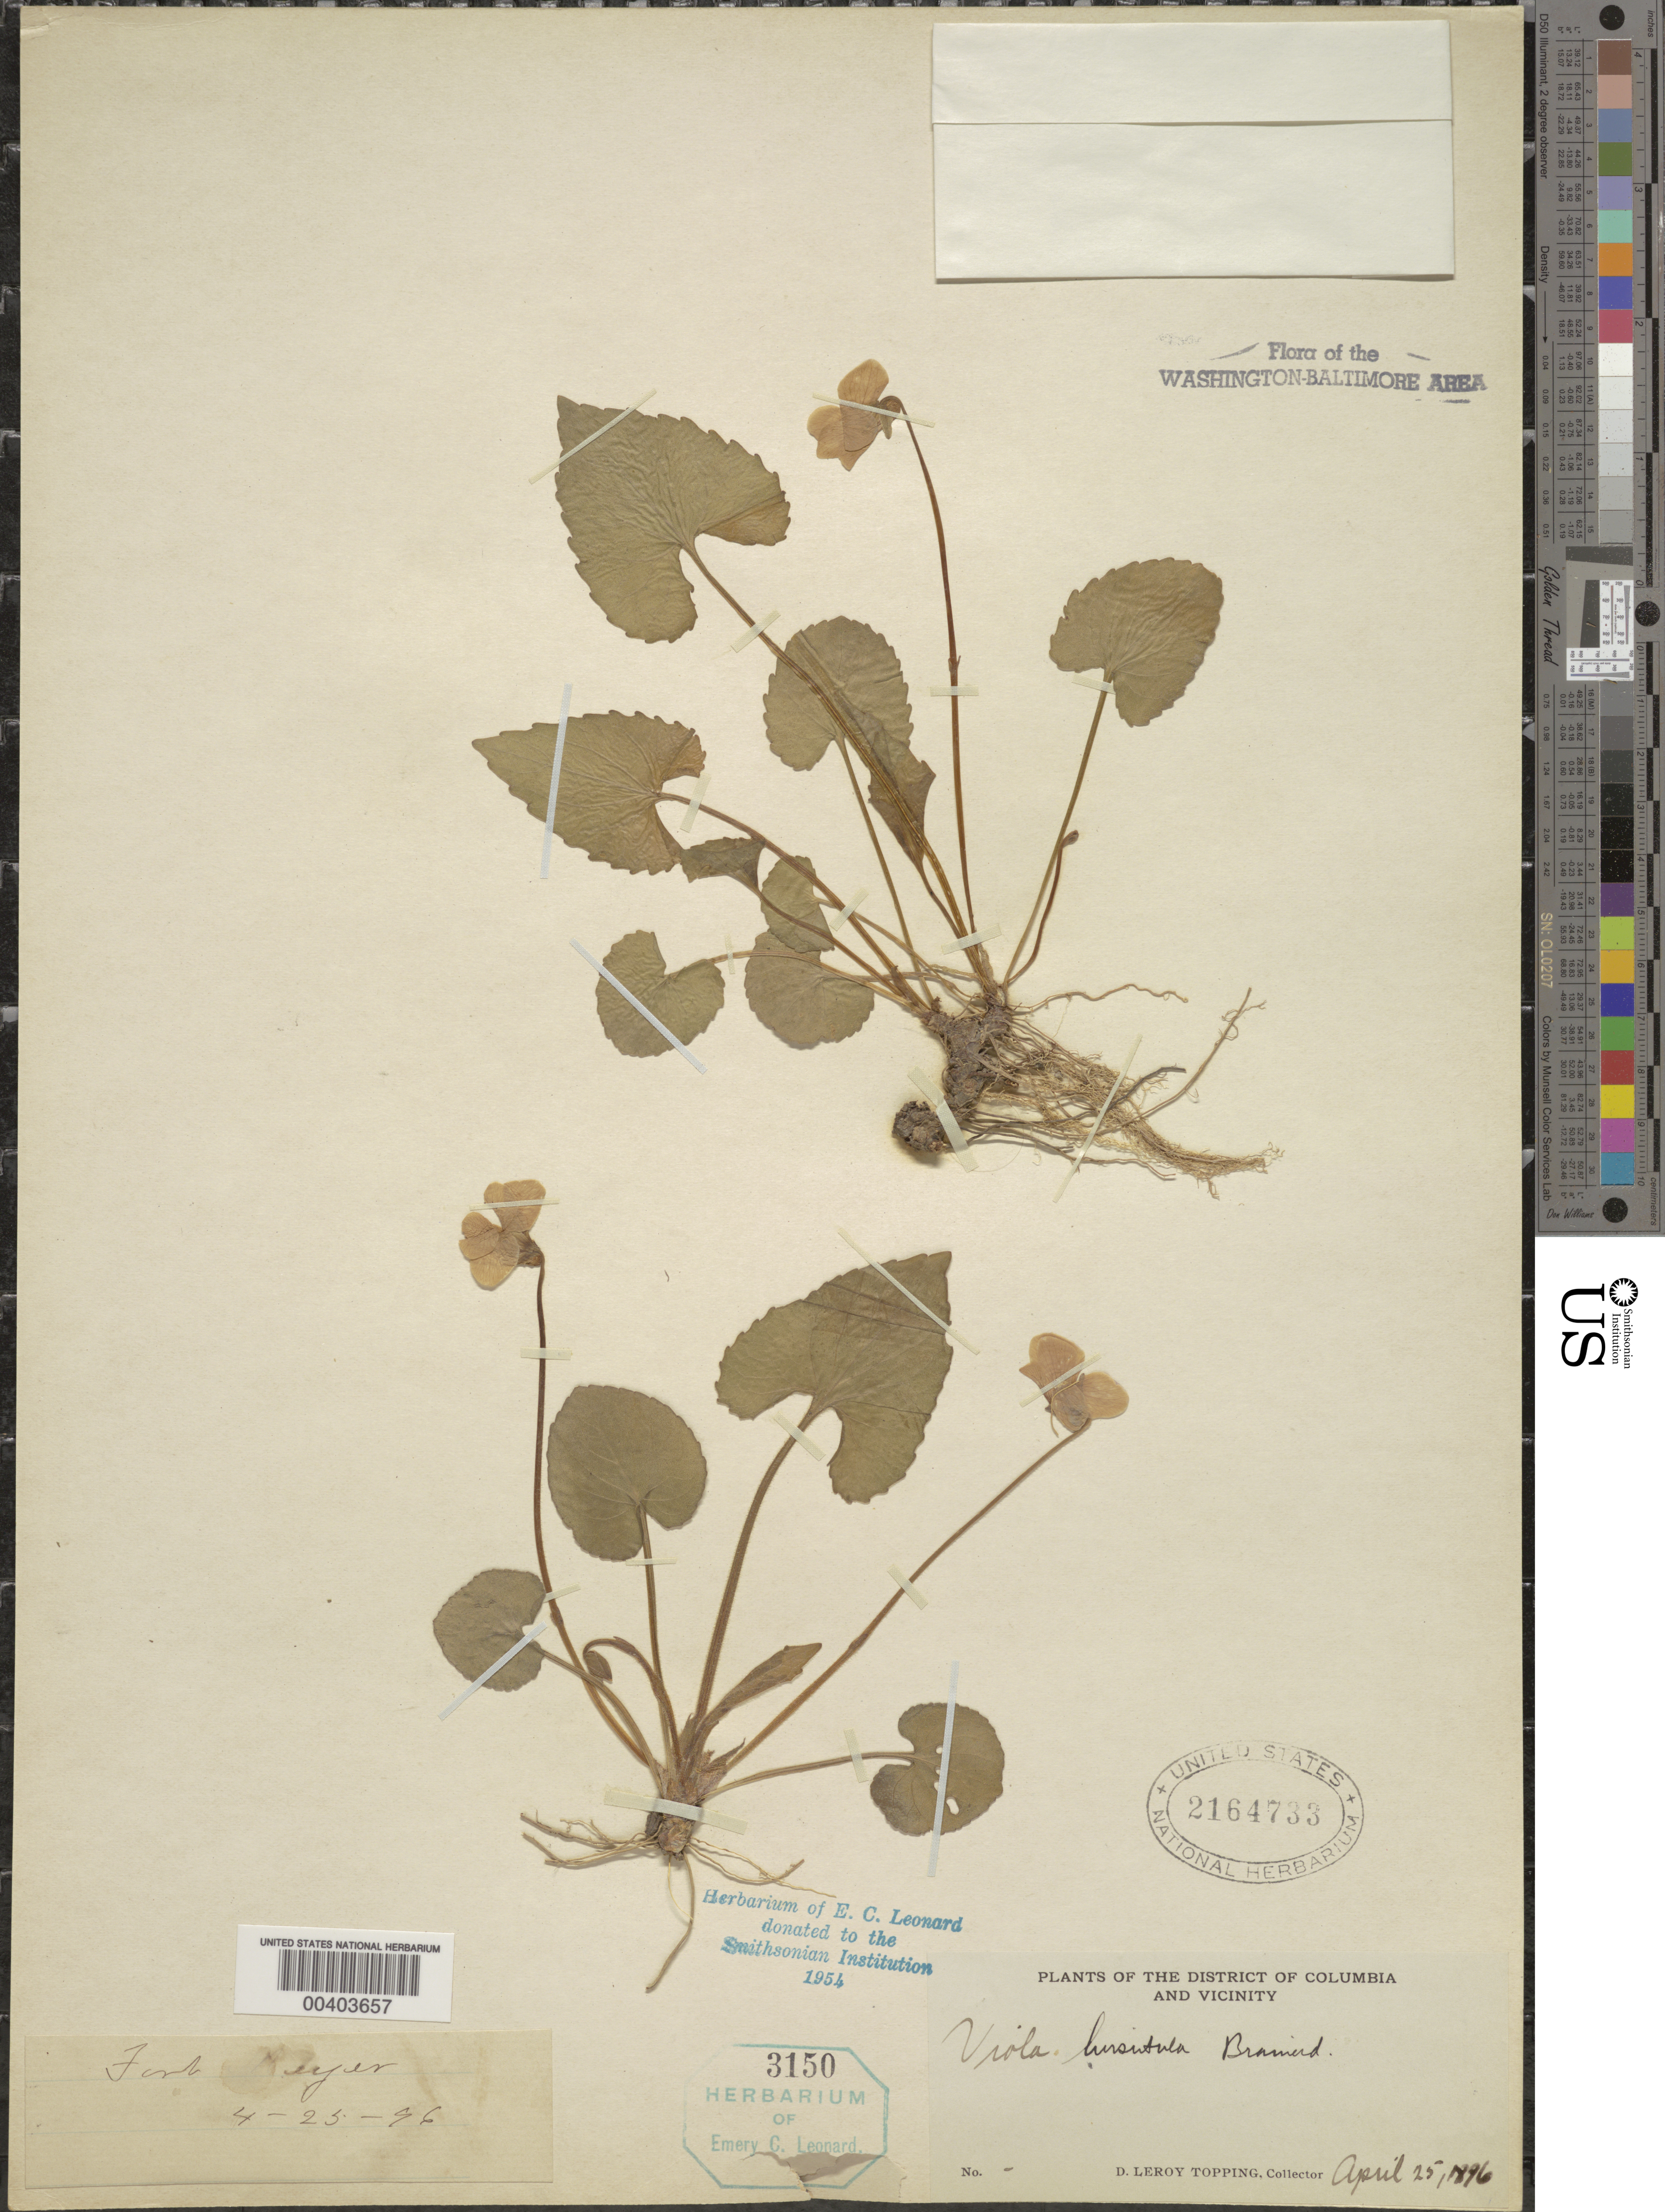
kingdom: Plantae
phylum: Tracheophyta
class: Magnoliopsida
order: Malpighiales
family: Violaceae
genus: Viola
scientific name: Viola hirsutula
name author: Brainerd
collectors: D. L. Topping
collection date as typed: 25 Apr 1896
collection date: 1896-04-25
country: United States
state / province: Virginia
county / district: Arlington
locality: Fort Myers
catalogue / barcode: US 2164733